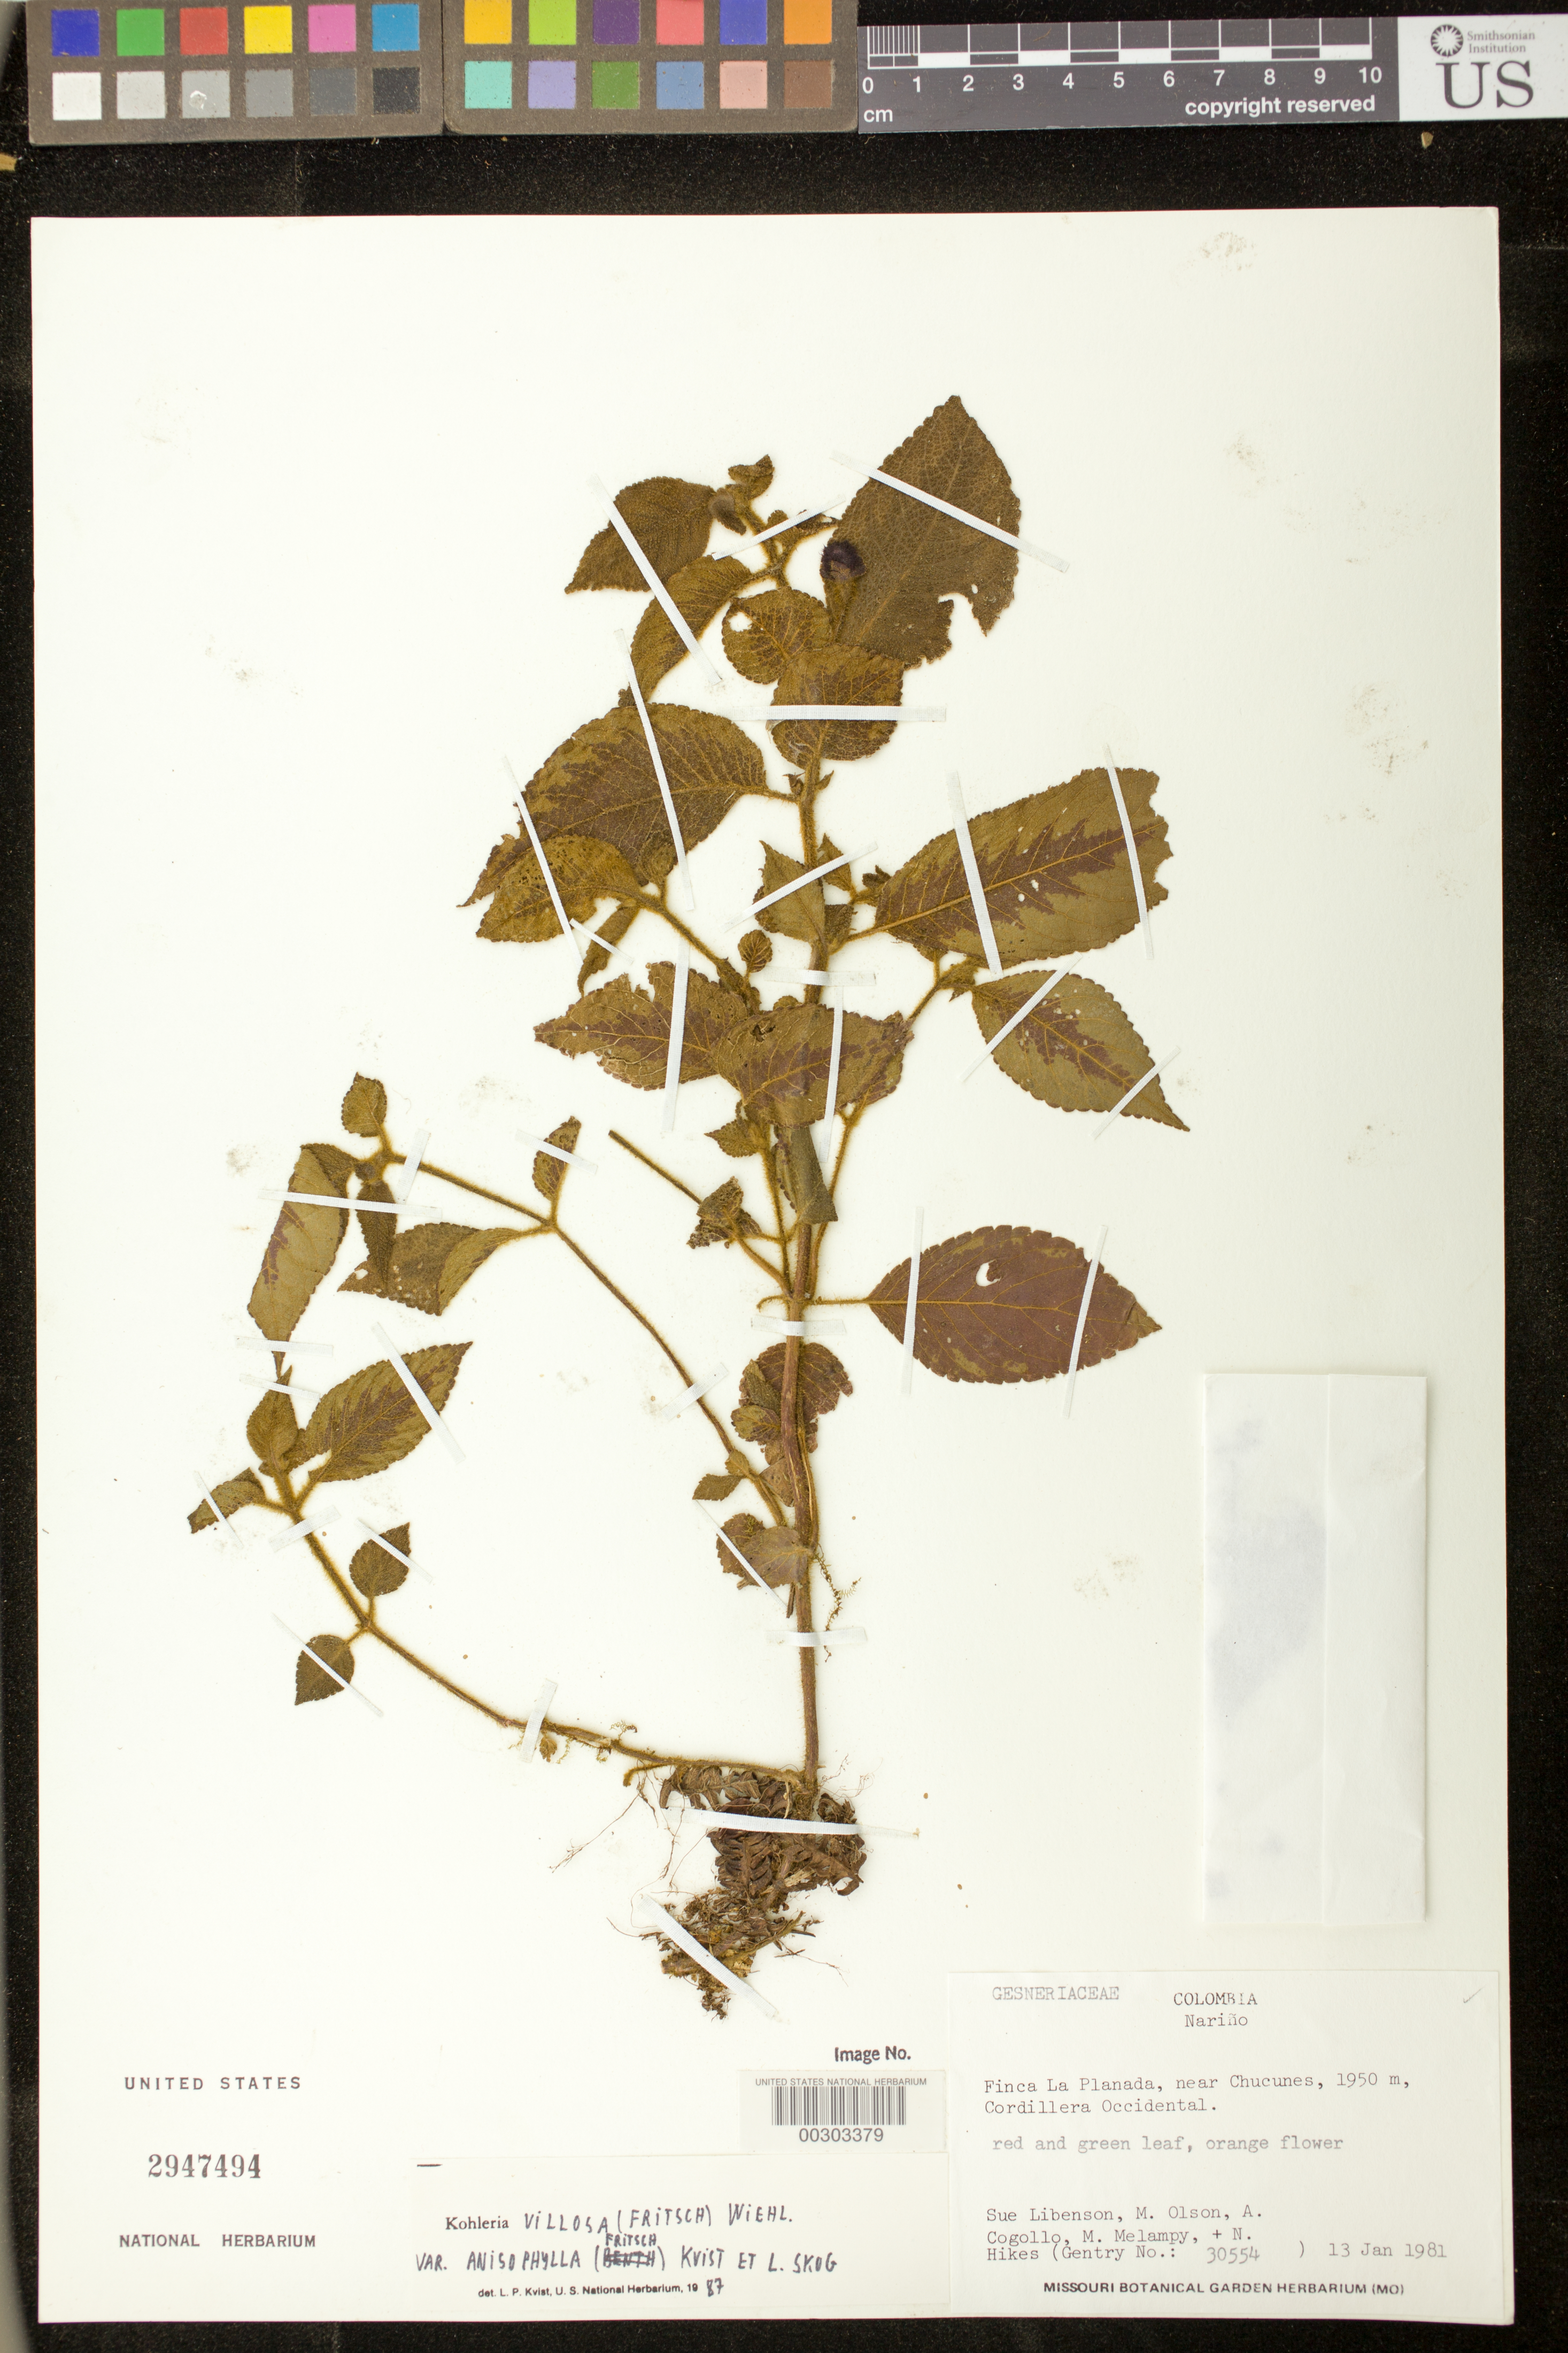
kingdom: Plantae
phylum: Tracheophyta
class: Magnoliopsida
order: Lamiales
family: Gesneriaceae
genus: Kohleria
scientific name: Kohleria anisophylla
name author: (Fritsch) Wiehler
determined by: Skog, Laurence E.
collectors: A. H. Gentry, S. Libenson, M. Olson, A. Cogollo, M. Melampy & N. Hikes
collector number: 30554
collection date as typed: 13 Jan 1981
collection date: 1981-01-13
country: Colombia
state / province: Nariño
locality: Finca La Planada, near Chucunes, Cordillera Occidental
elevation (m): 1950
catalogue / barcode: US 2947494